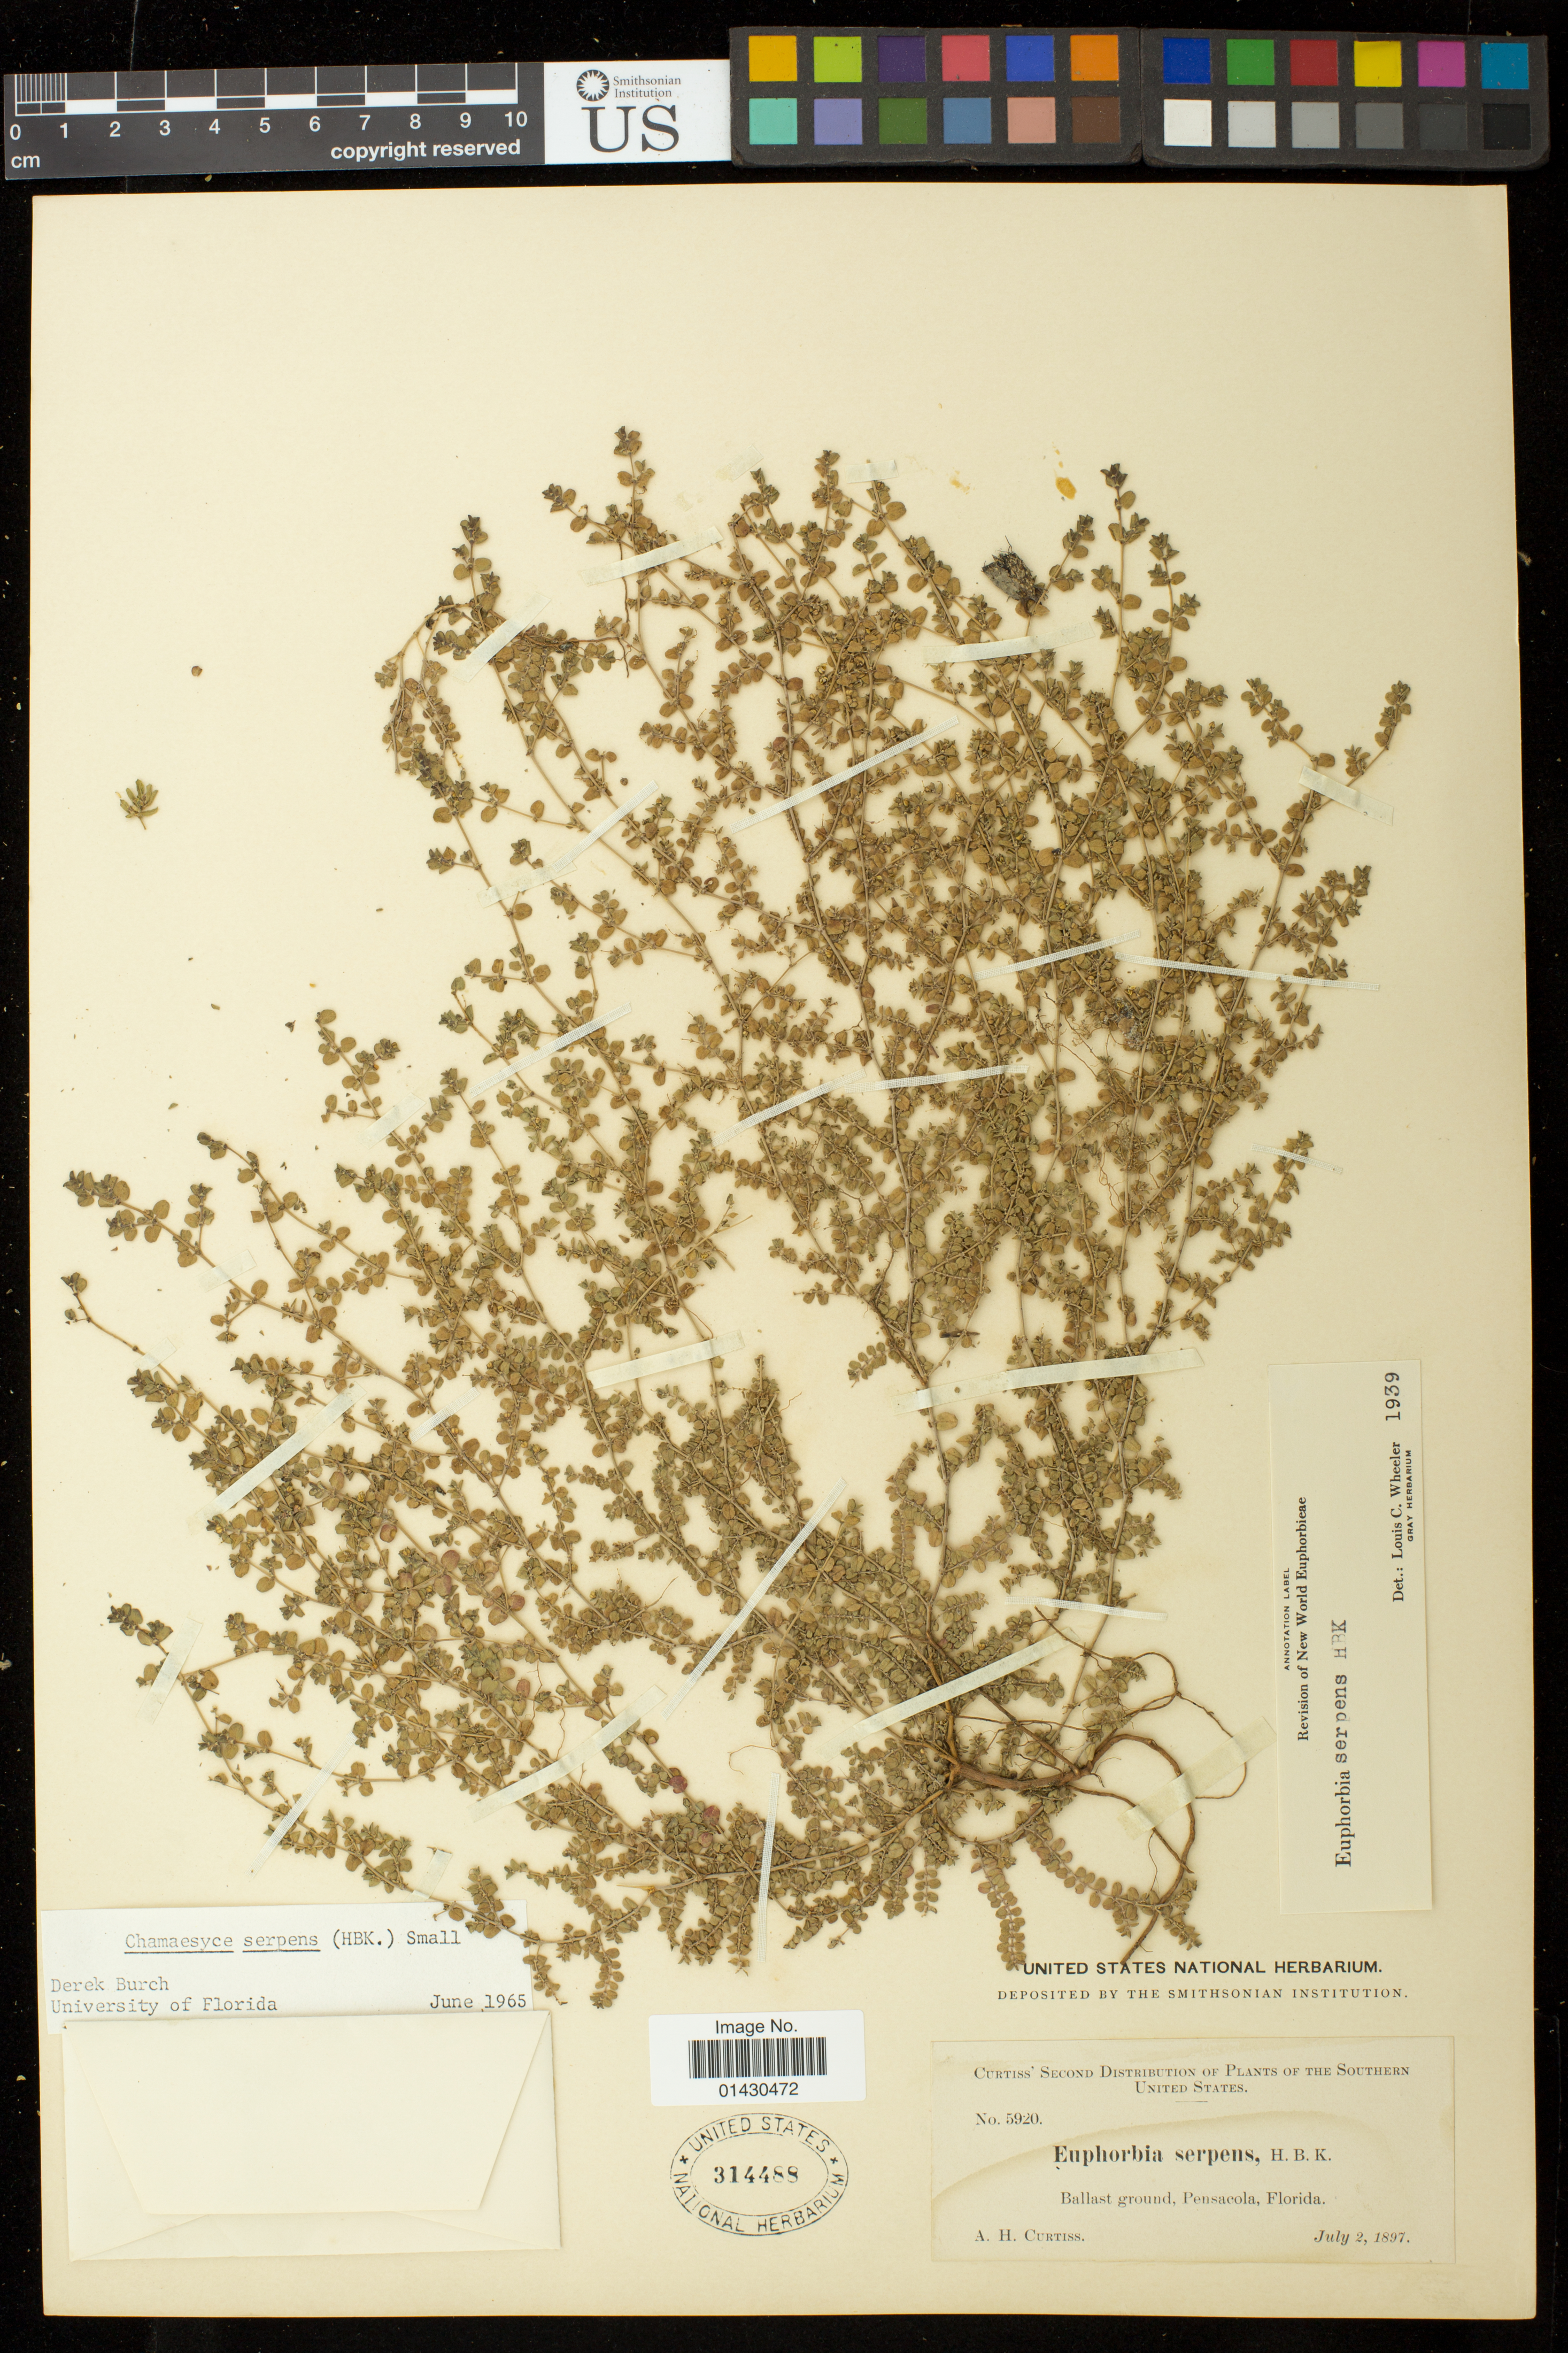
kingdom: Plantae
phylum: Tracheophyta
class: Magnoliopsida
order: Malpighiales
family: Euphorbiaceae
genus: Euphorbia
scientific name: Euphorbia serpens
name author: Kunth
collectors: A. H. Curtiss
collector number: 5920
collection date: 1897-07-02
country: United States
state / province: Florida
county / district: Escambia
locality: Ballast ground, Pensacola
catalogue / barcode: US 314488